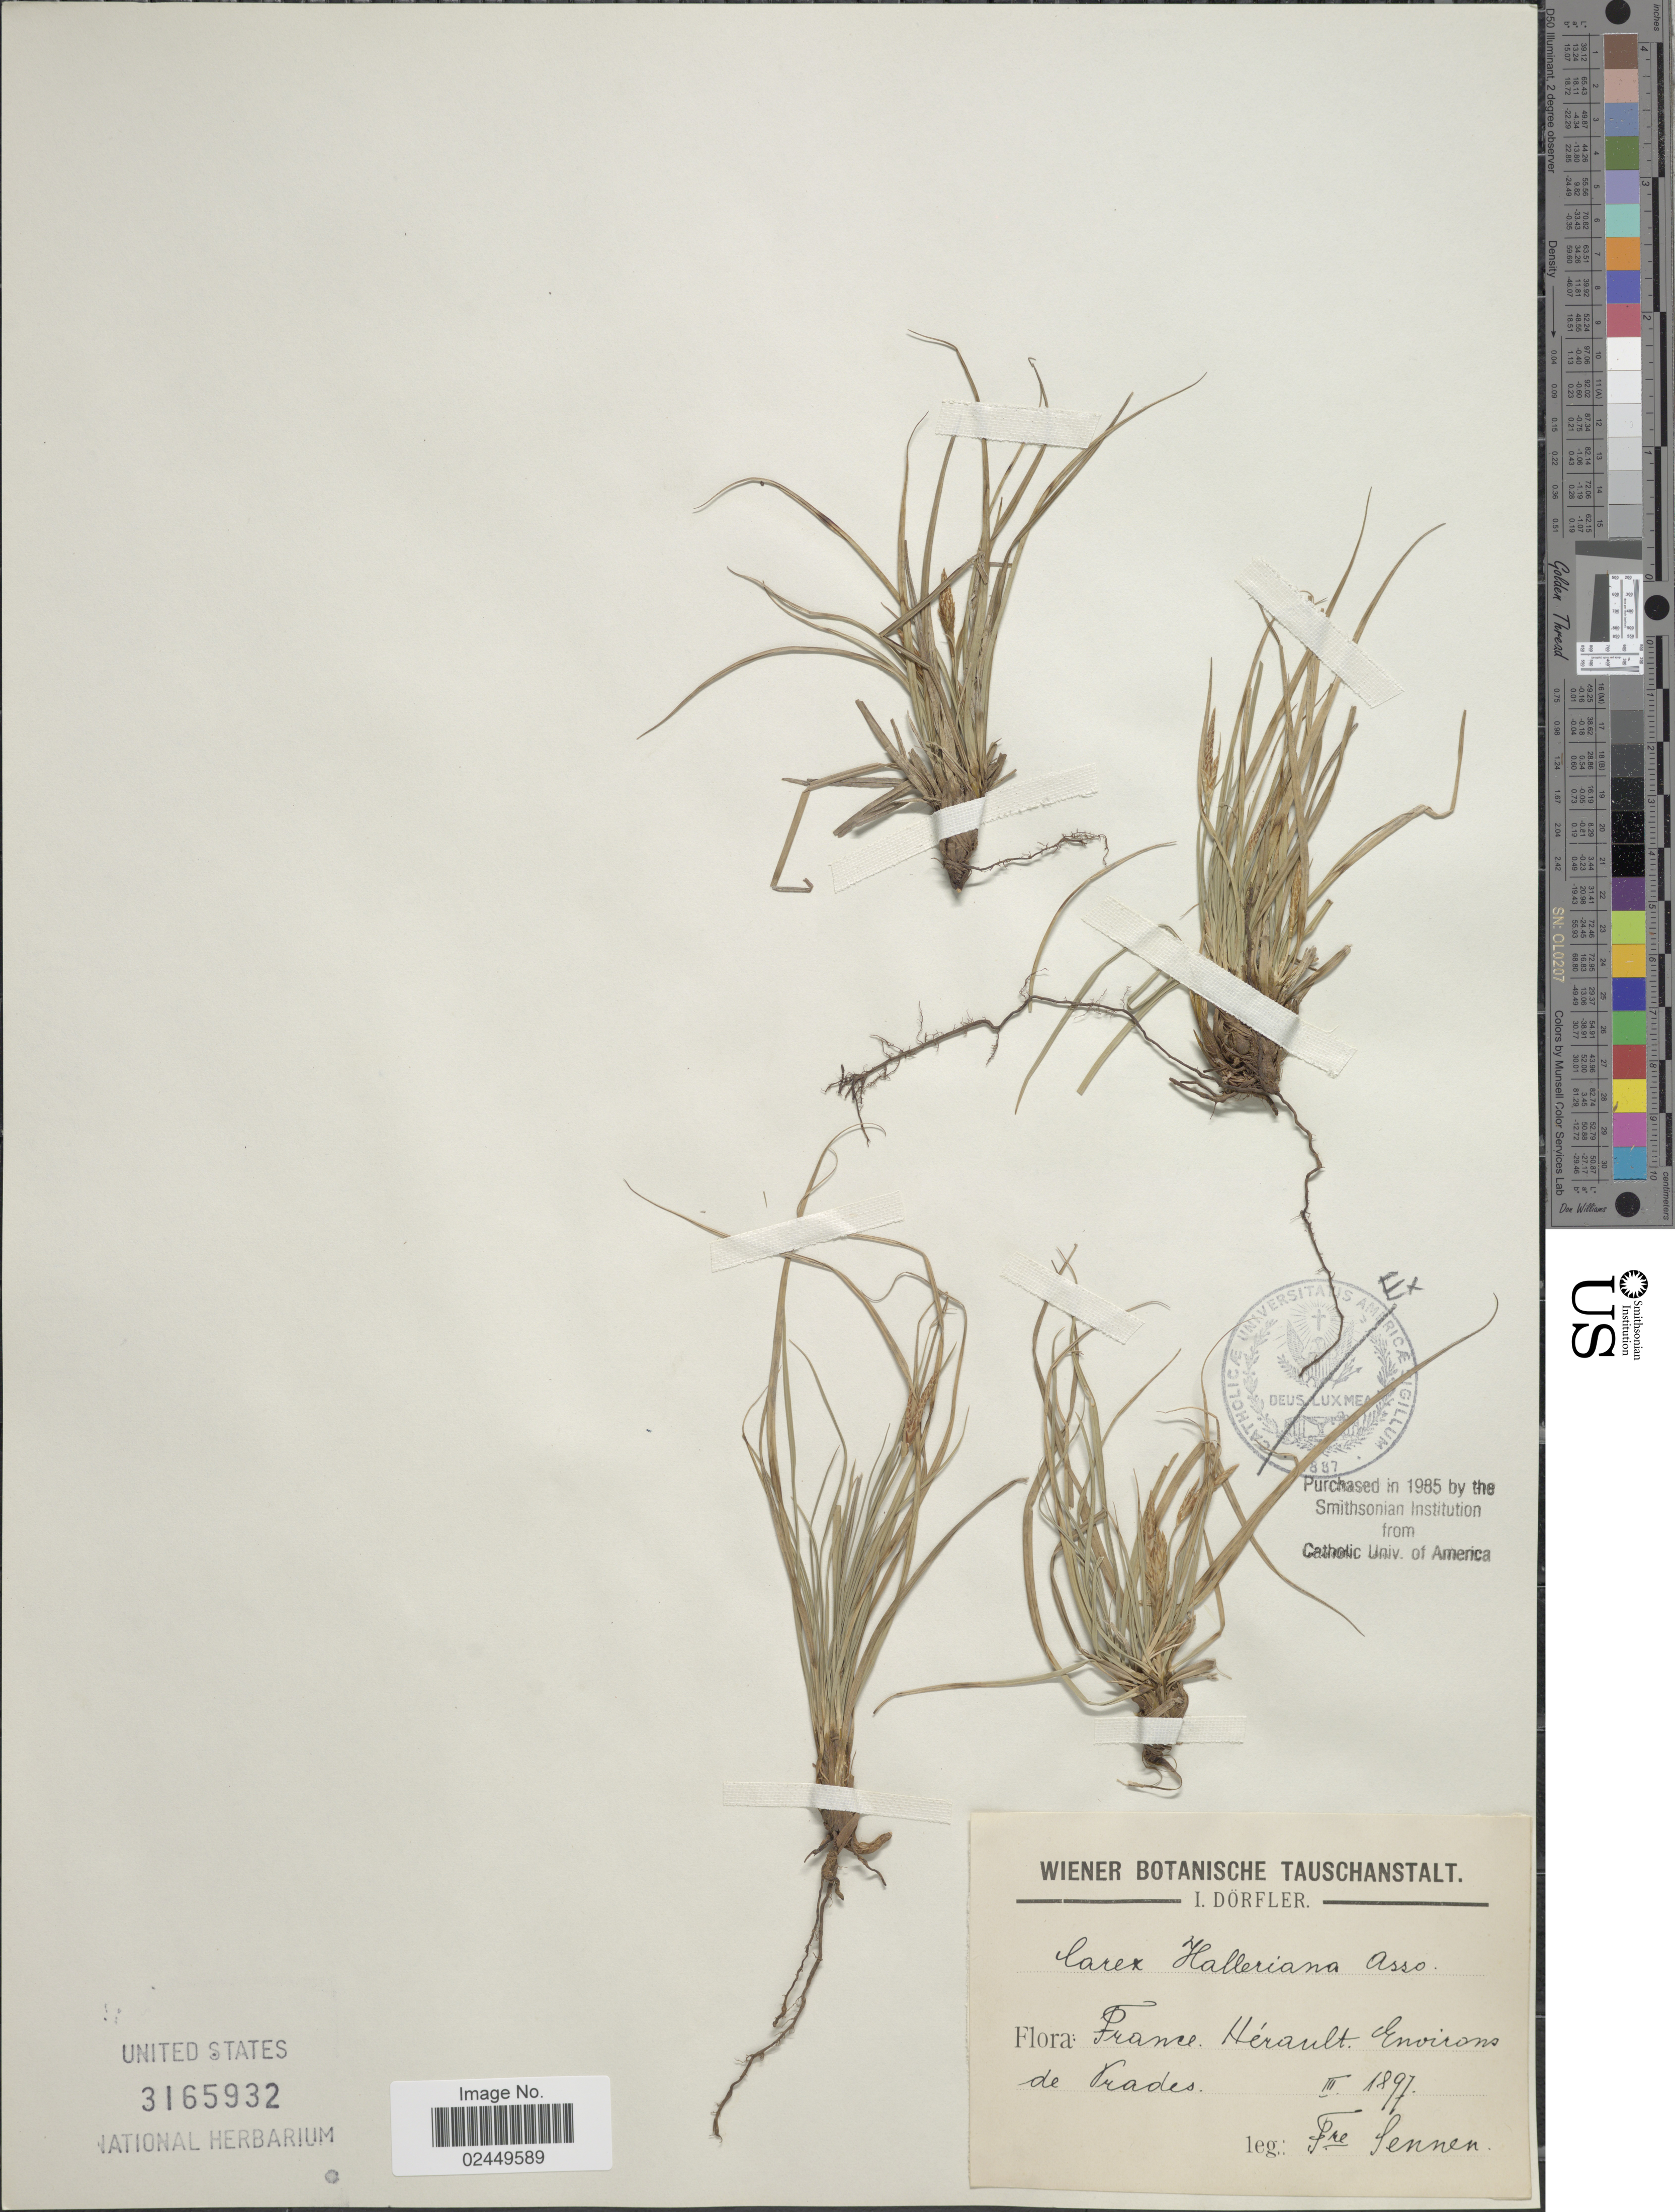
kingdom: Plantae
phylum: Tracheophyta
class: Liliopsida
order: Poales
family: Cyperaceae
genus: Carex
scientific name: Carex halleriana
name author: Asso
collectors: E. Sennen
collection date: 1897-03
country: France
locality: France Herault, Environs de Vrades. [interpreted]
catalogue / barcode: US 3165932